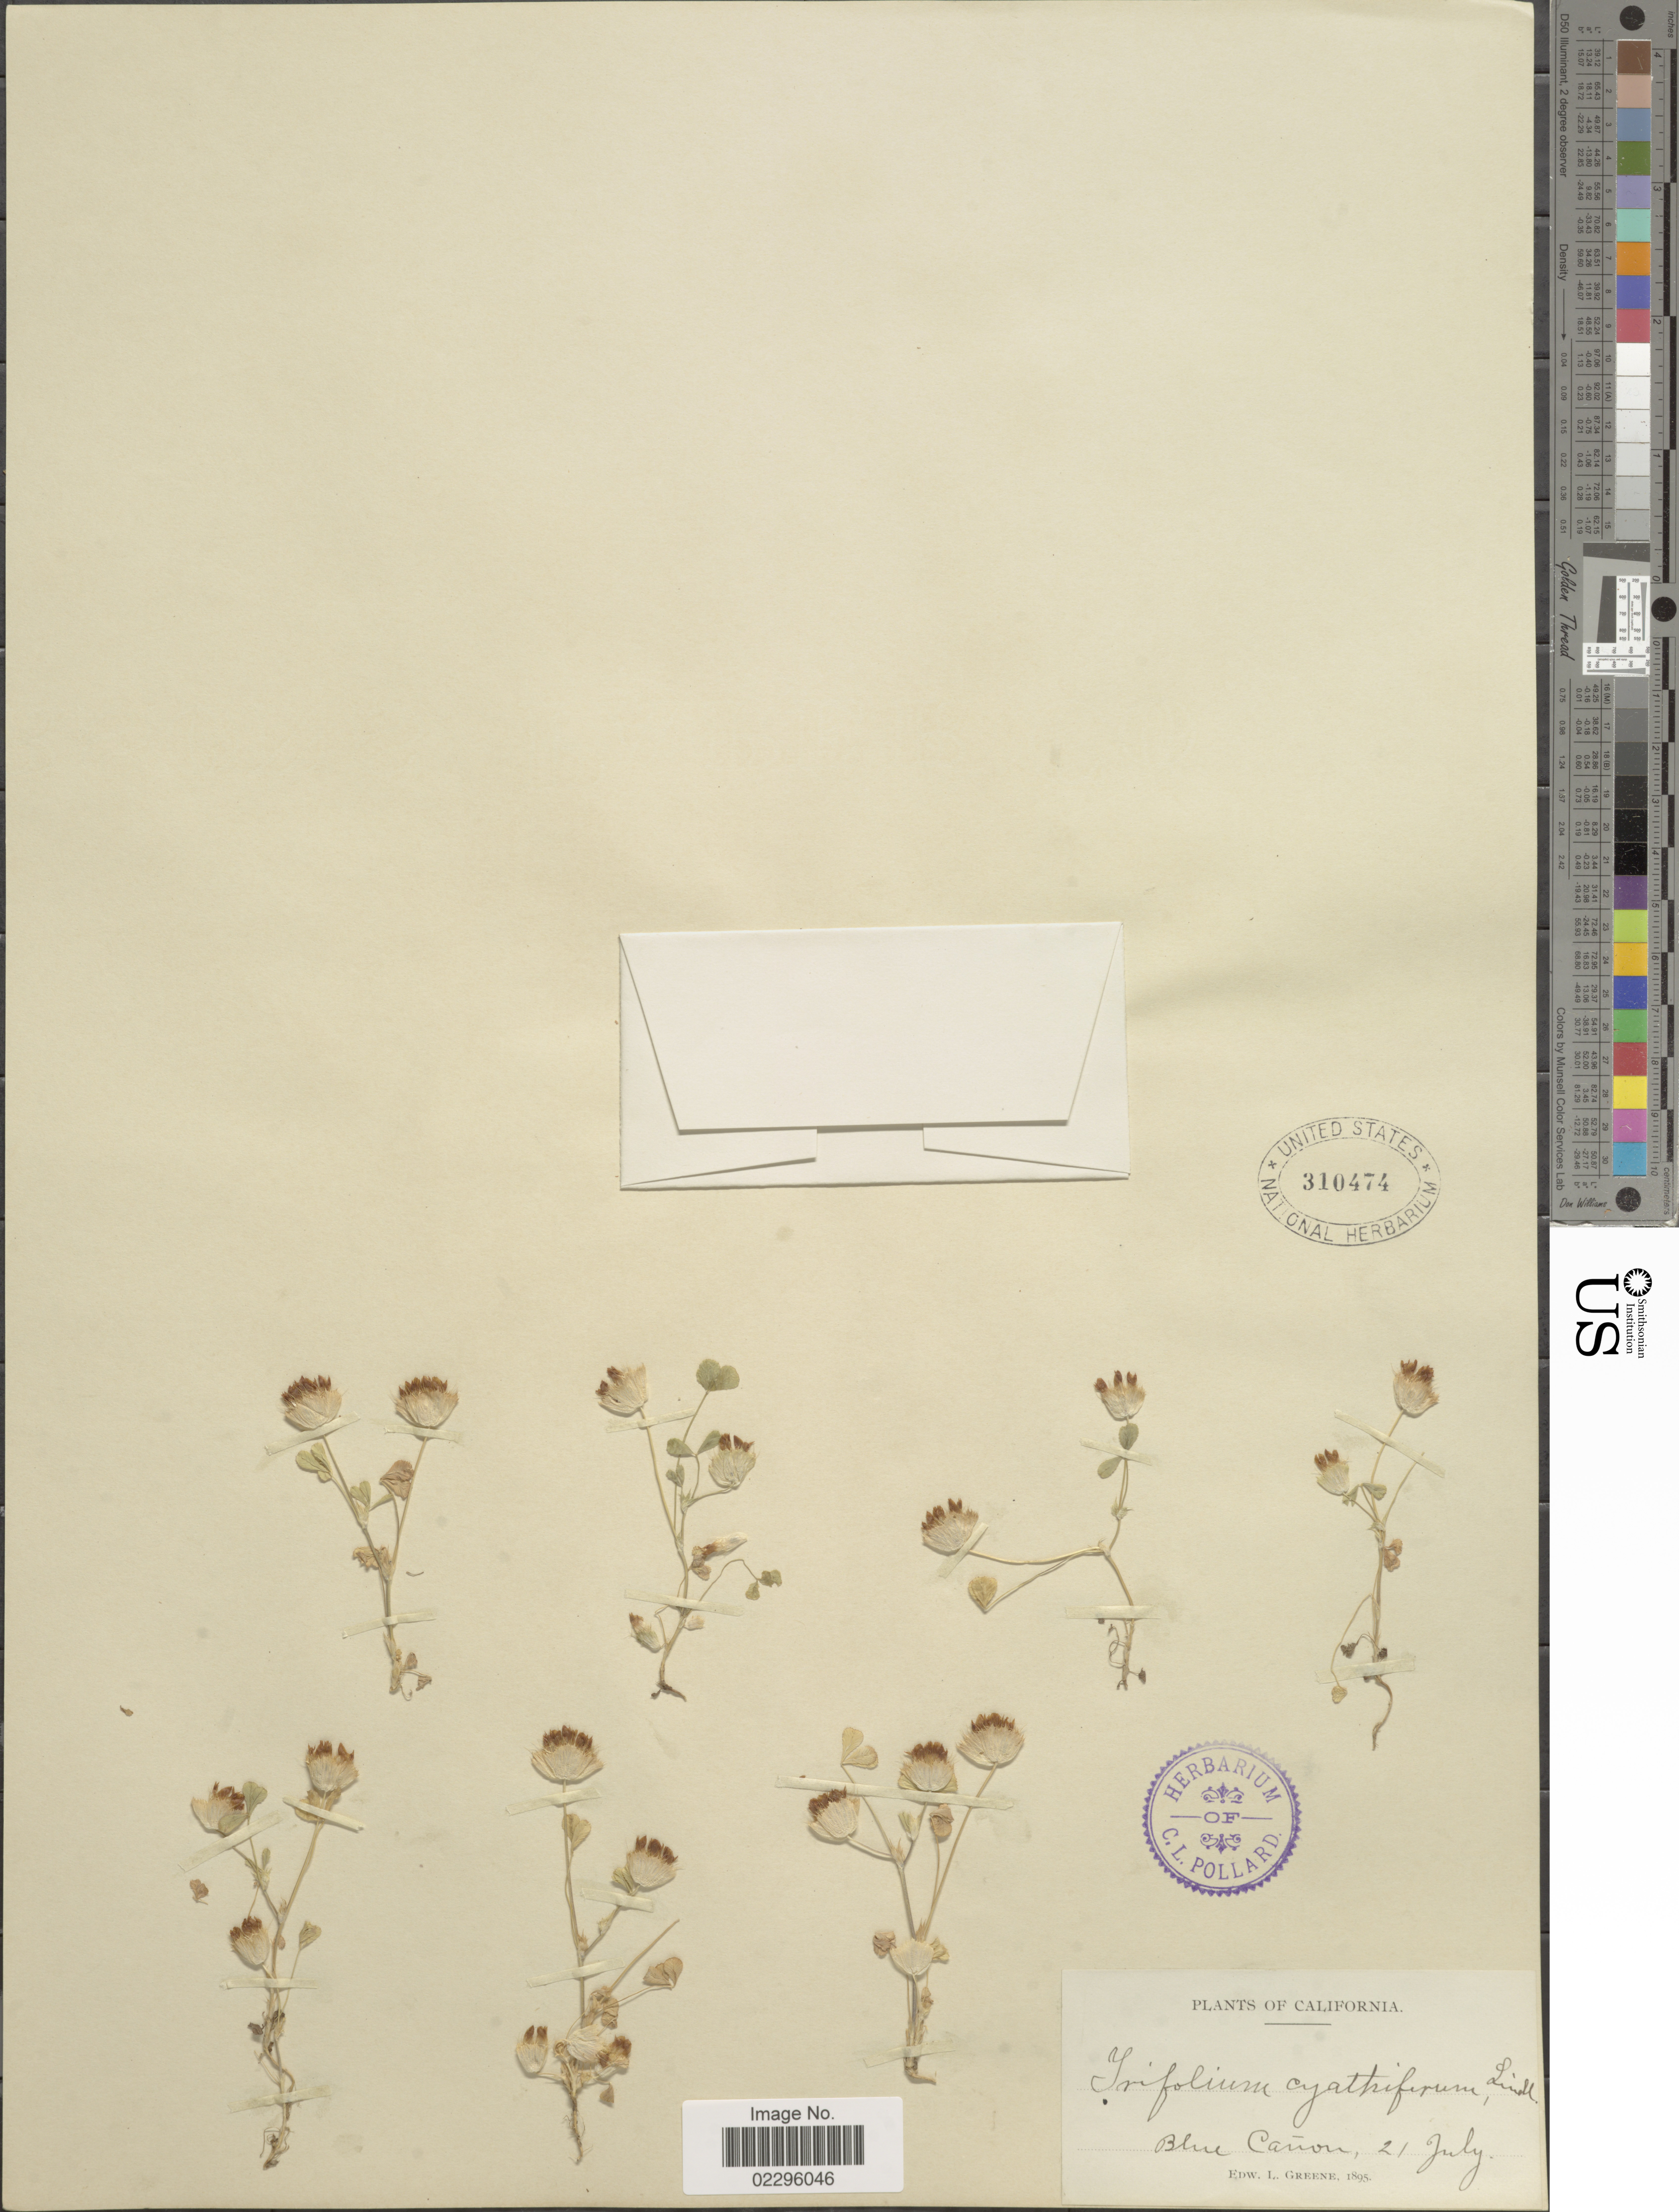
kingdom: Plantae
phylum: Tracheophyta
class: Magnoliopsida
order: Fabales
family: Fabaceae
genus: Trifolium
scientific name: Trifolium cyathiferum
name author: Lindl.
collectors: E. L. Greene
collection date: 1895-07-21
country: United States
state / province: California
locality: Blue Canon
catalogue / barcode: US 310474